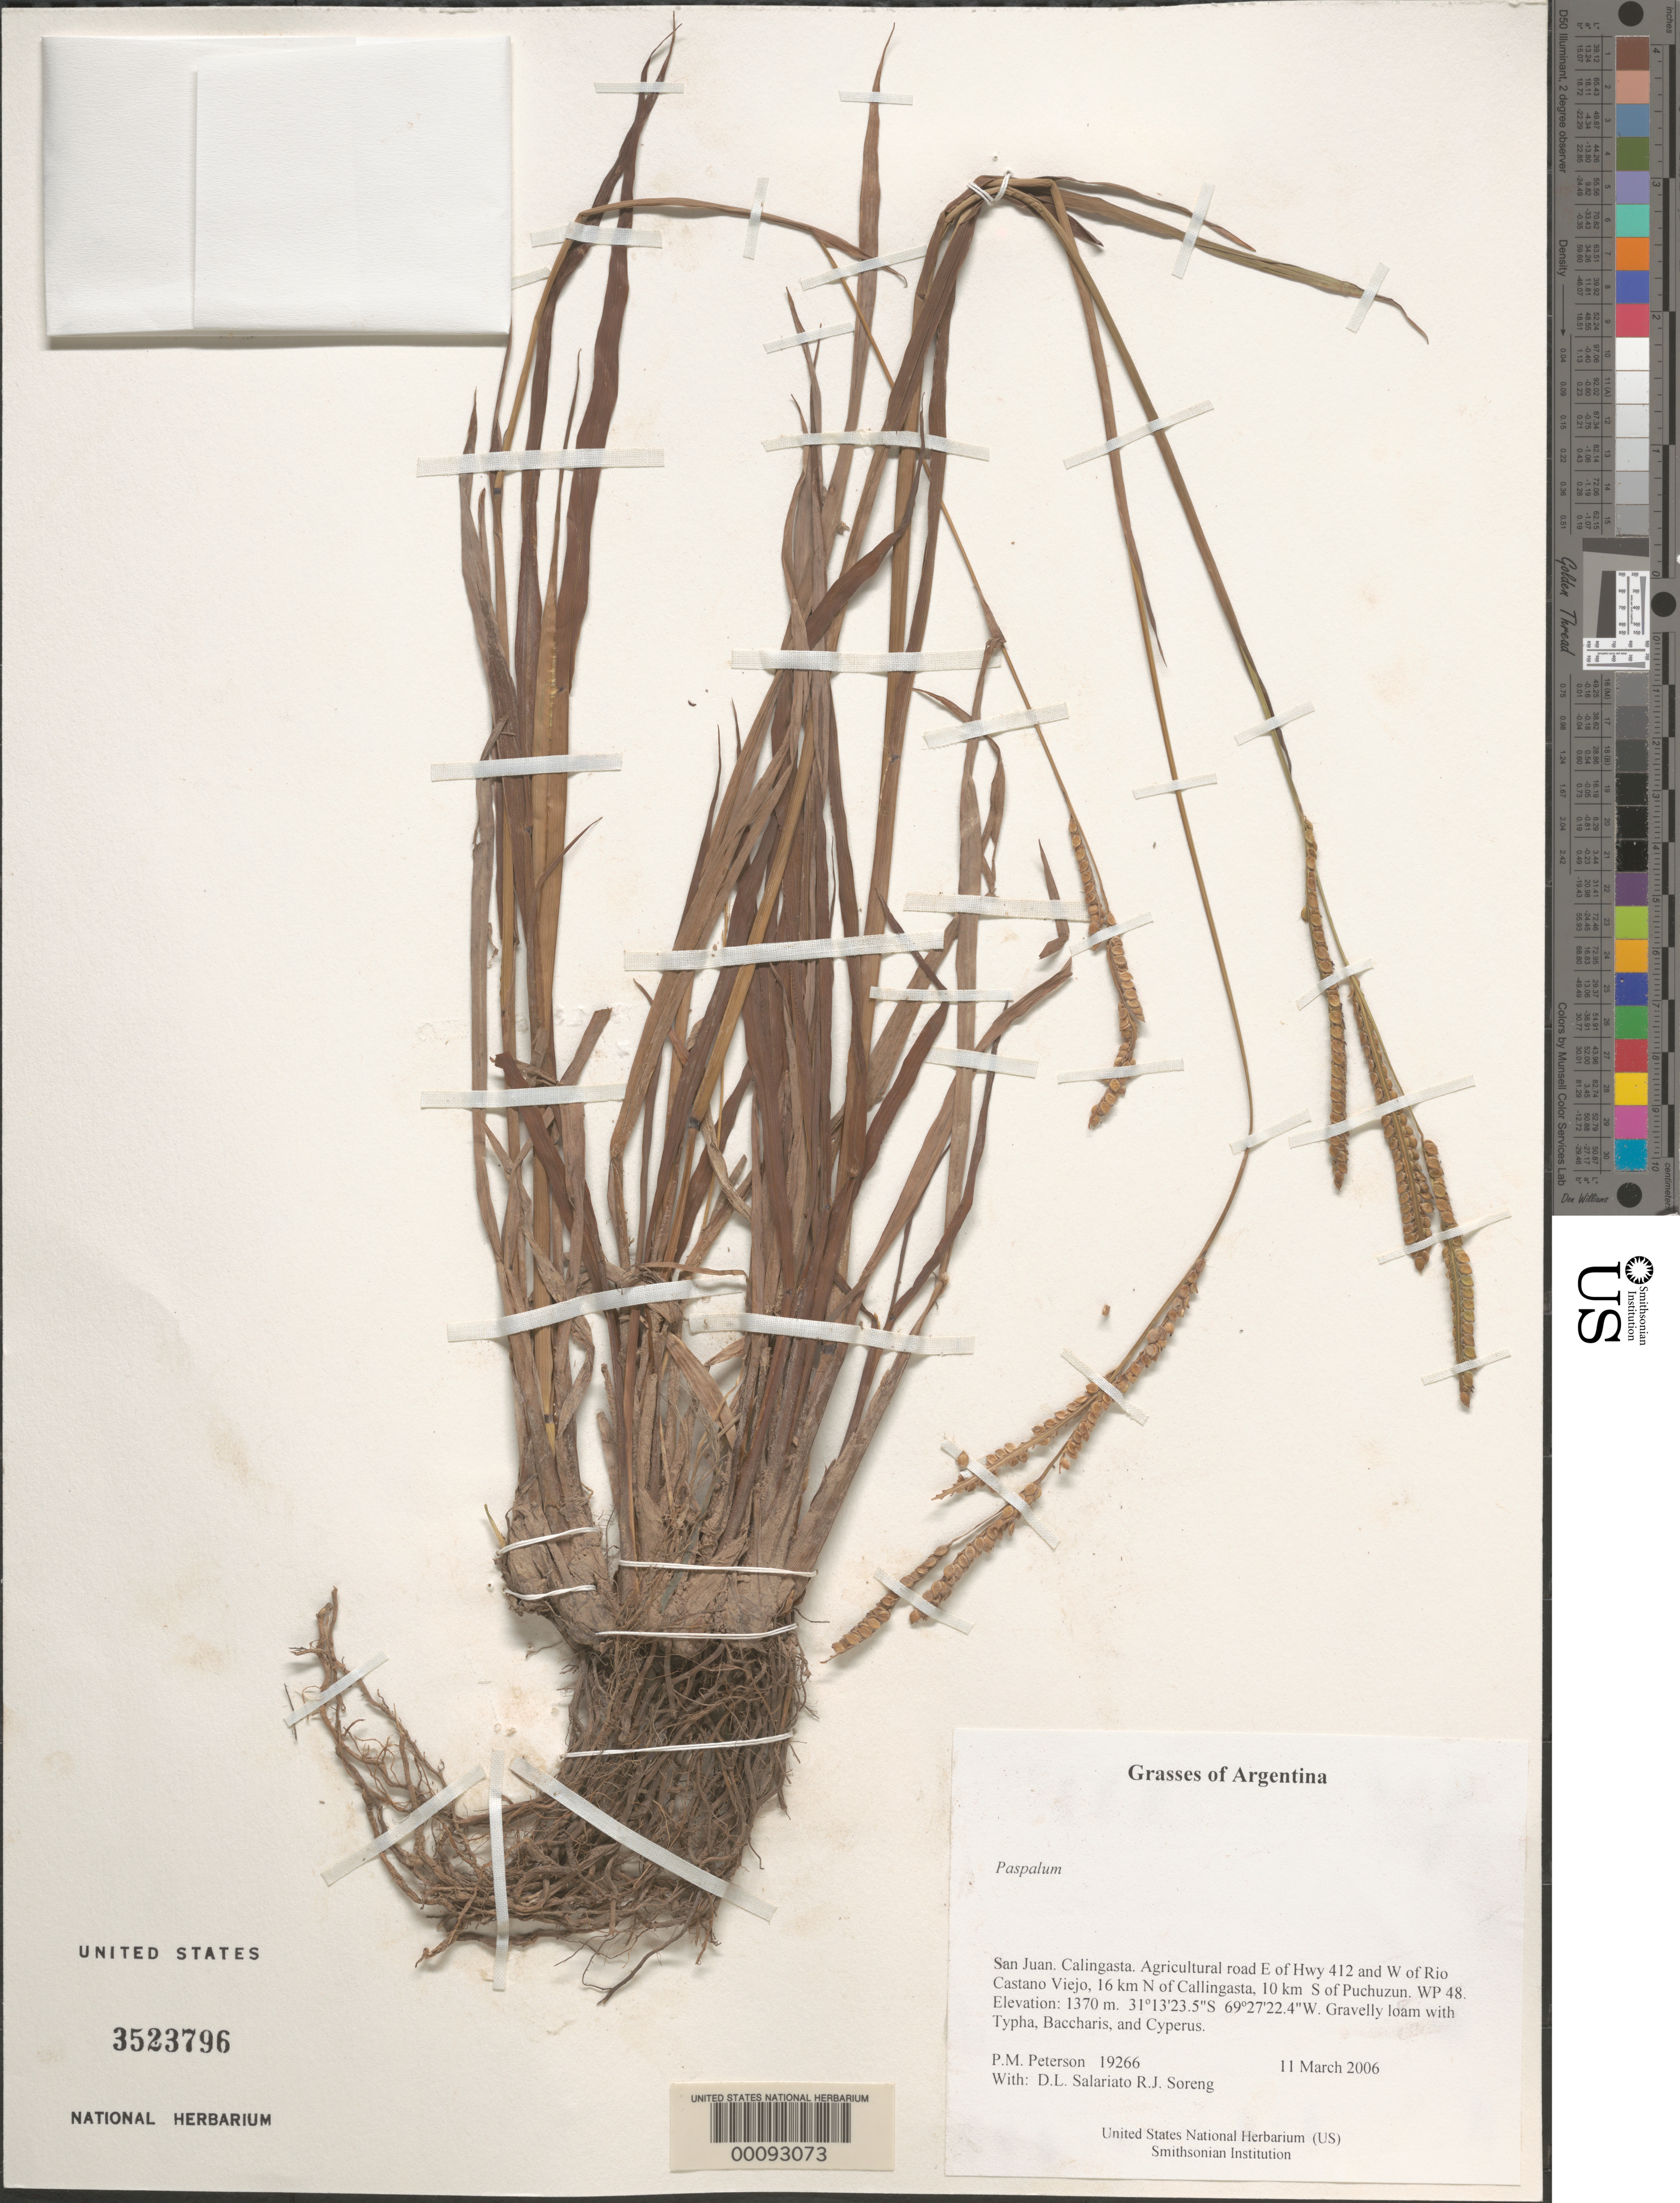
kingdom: Plantae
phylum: Tracheophyta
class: Liliopsida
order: Poales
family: Poaceae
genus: Paspalum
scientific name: Paspalum sp.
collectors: P. M. Peterson, R. J. Soreng, D. Salariato & A. Panizza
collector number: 19266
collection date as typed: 11 Mar 2006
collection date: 2006-03-11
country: Argentina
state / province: San Juan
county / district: Calingasta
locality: Agricultural road E of Hwy 412 and W of Rio Castano Viejo, 16 km N of Calingasta, 10 km S of Puchuzun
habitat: Gravelly loam with Typha, Baccharis, and Cyperus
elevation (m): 1370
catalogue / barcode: US 3523796